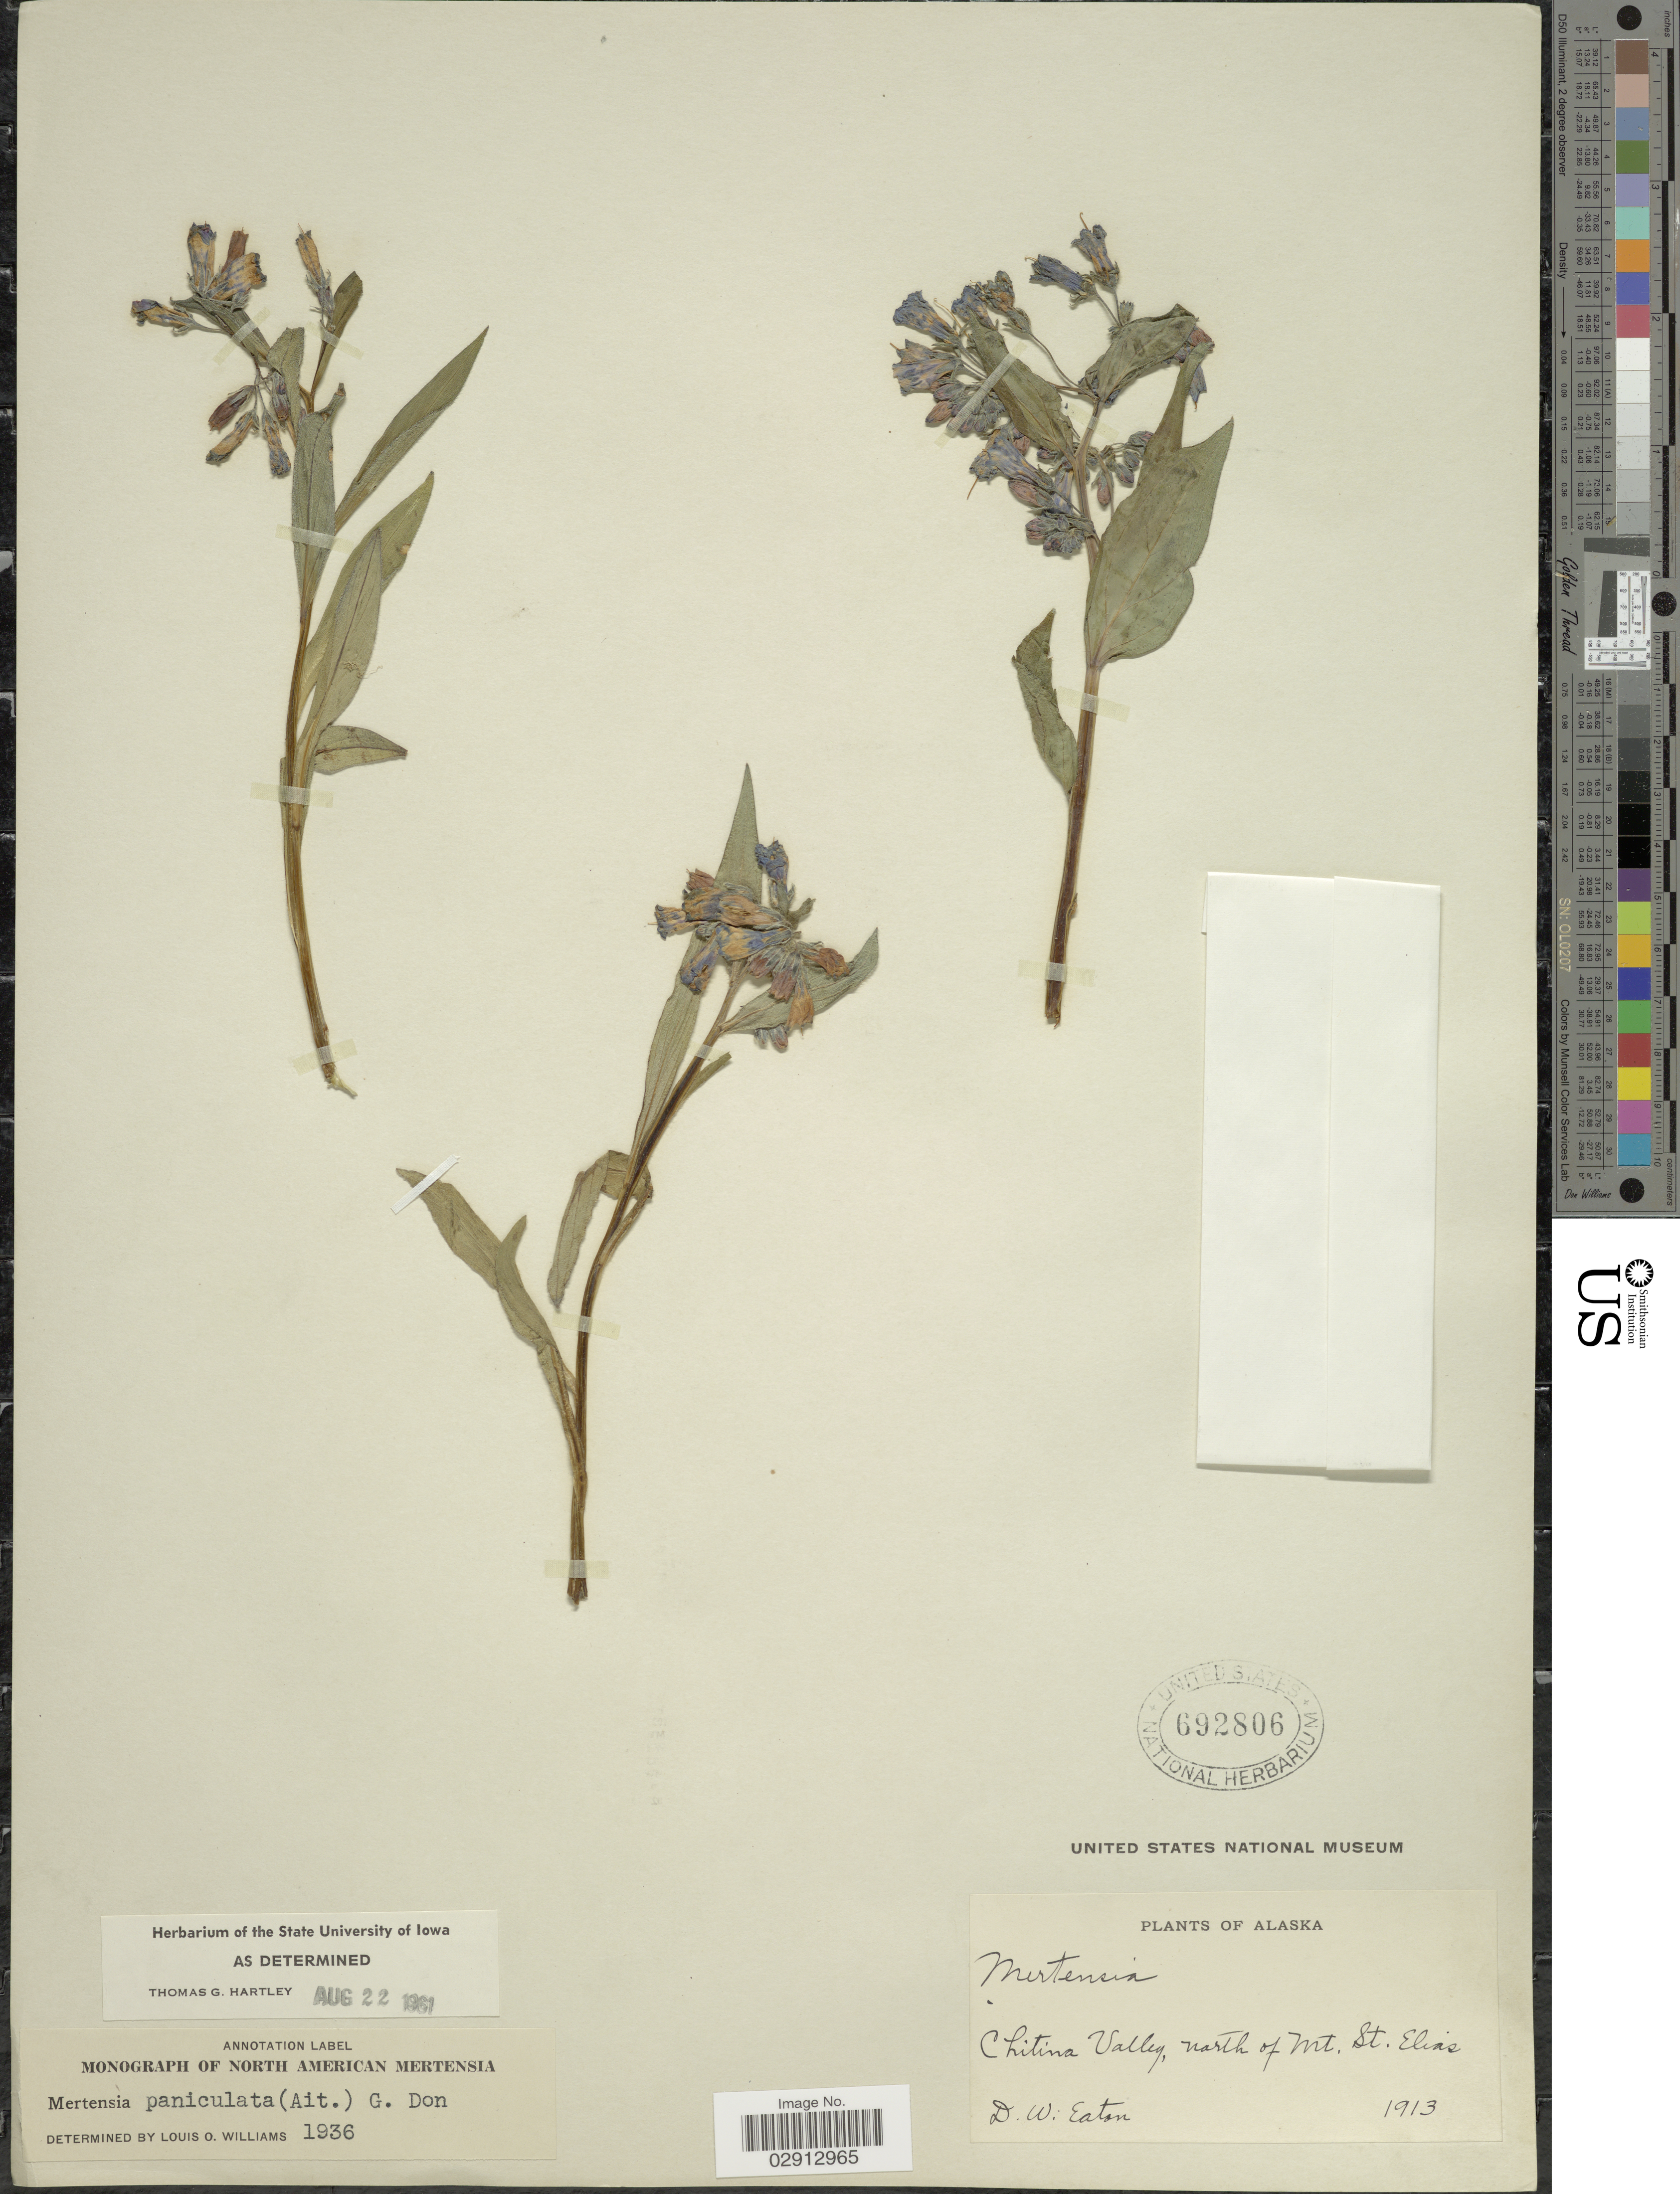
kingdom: Plantae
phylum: Tracheophyta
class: Magnoliopsida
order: Boraginales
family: Boraginaceae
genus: Mertensia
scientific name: Mertensia paniculata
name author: (Aiton) G. Don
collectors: D. Eaton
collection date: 1913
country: United States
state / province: Alaska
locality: Chitina Valley, north of Mt. St. Elias.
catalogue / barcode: US 692806